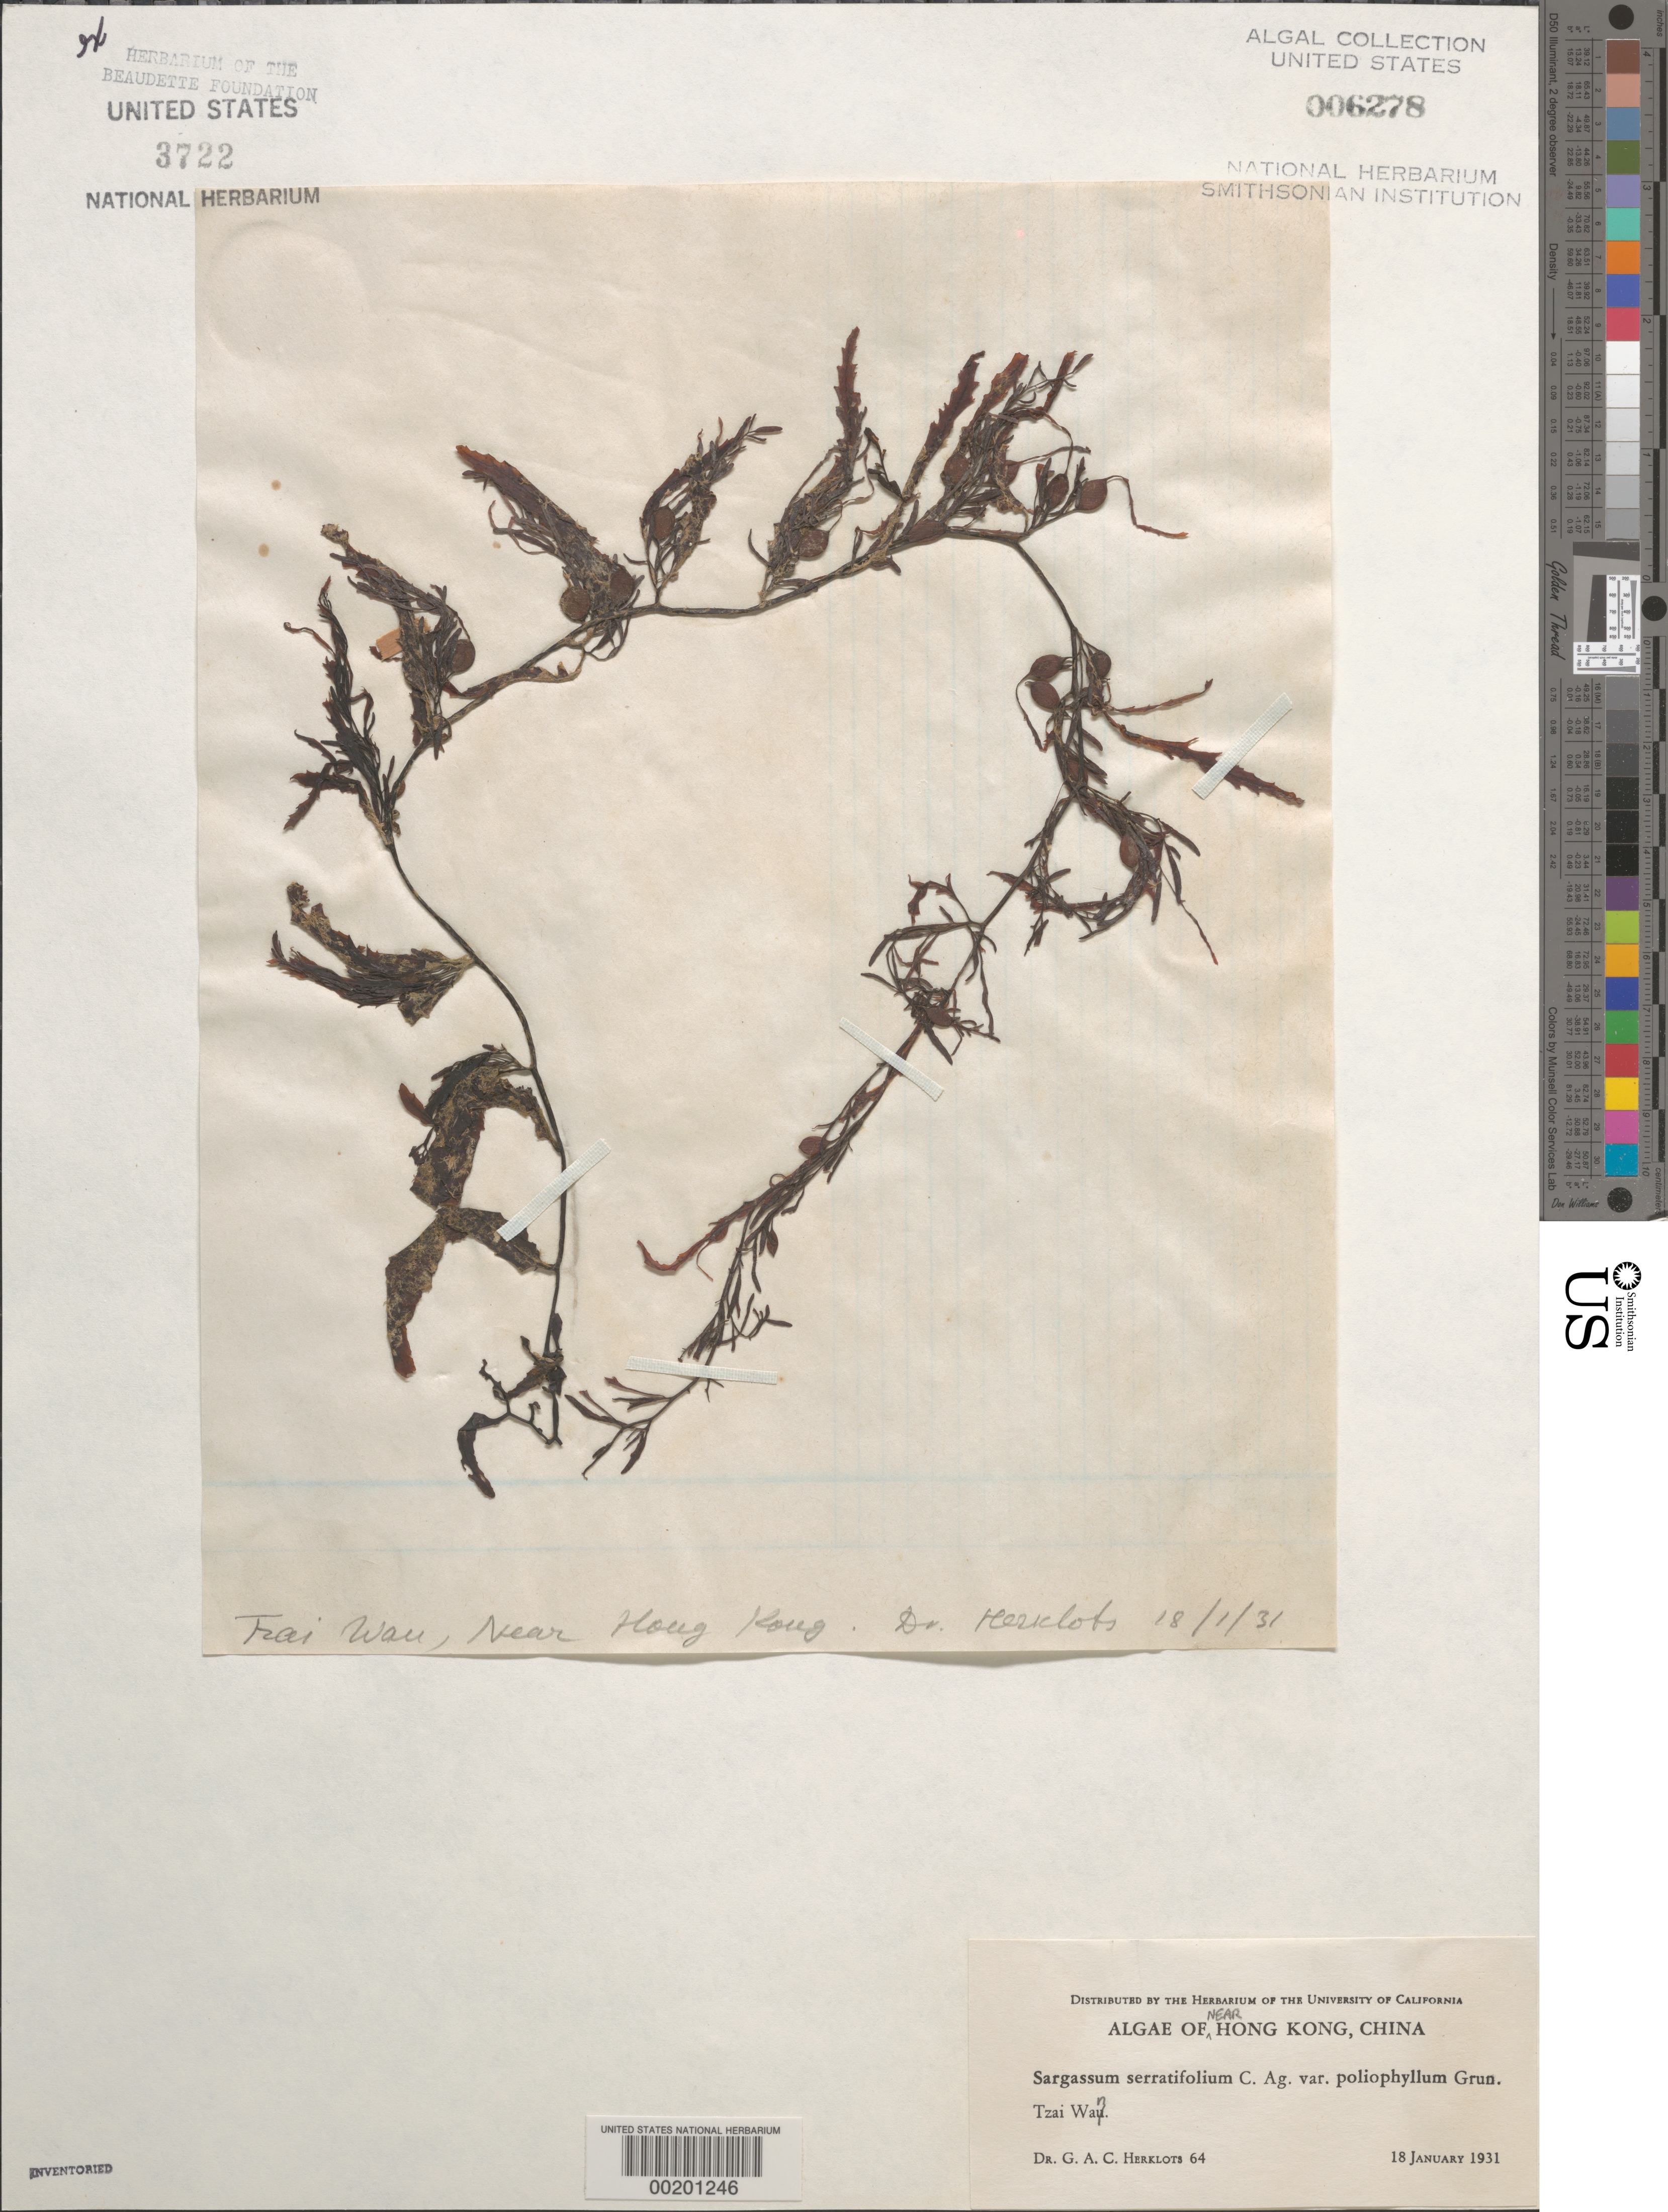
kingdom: Chromista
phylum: Ochrophyta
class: Phaeophyceae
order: Fucales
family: Sargassaceae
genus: Sargassum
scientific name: Sargassum serratifolium var. poliophyllum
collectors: G. Herklots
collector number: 64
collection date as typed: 18 Jan 1931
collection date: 1931-01-18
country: China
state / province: Hong Kong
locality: Tzai Wan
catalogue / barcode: US 6278